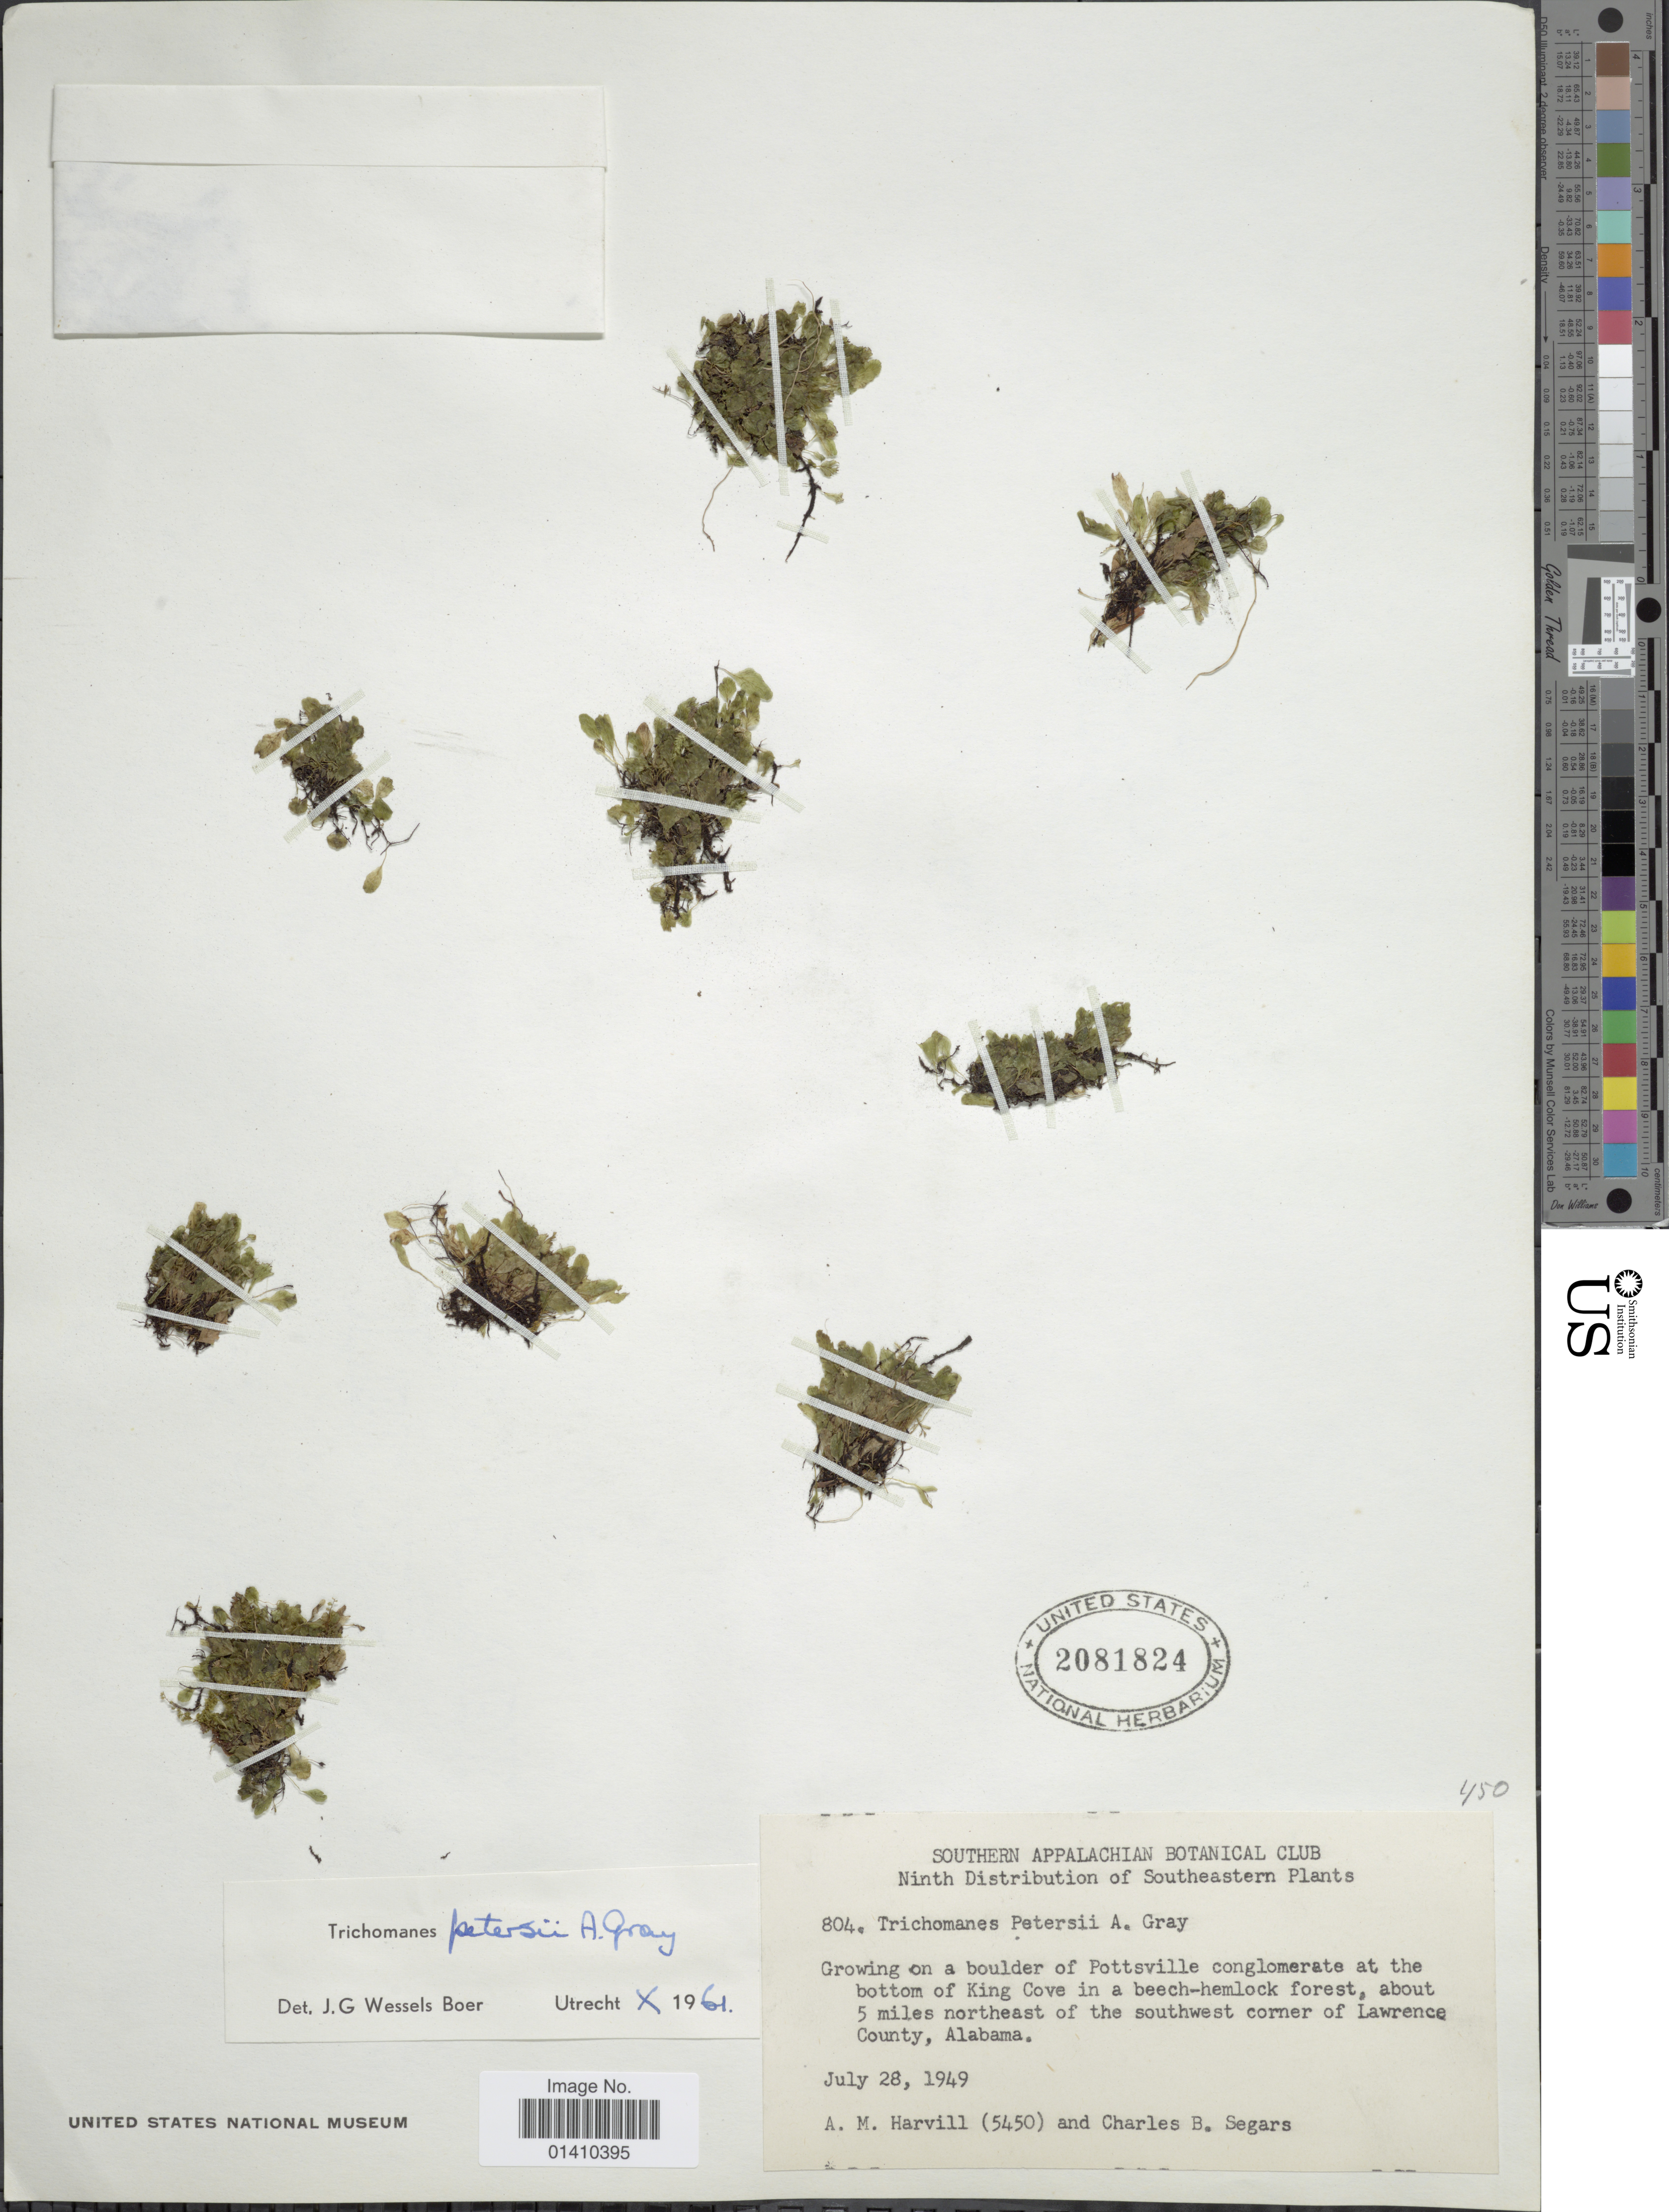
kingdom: Plantae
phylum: Tracheophyta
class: Polypodiopsida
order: Hymenophyllales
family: Hymenophyllaceae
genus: Didymoglossum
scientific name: Didymoglossum petersii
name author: (A. Gray) Copel.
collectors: A. Harvill & C. Segars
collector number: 804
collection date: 1949-07-28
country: United States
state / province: Alabama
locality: Growing on a boulder of Pottsville conglomerate at the bottom of King Cove in a beech-hemlock forest, about 5 miles northeast of the southwest corner of Lawrence County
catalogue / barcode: US 2081824